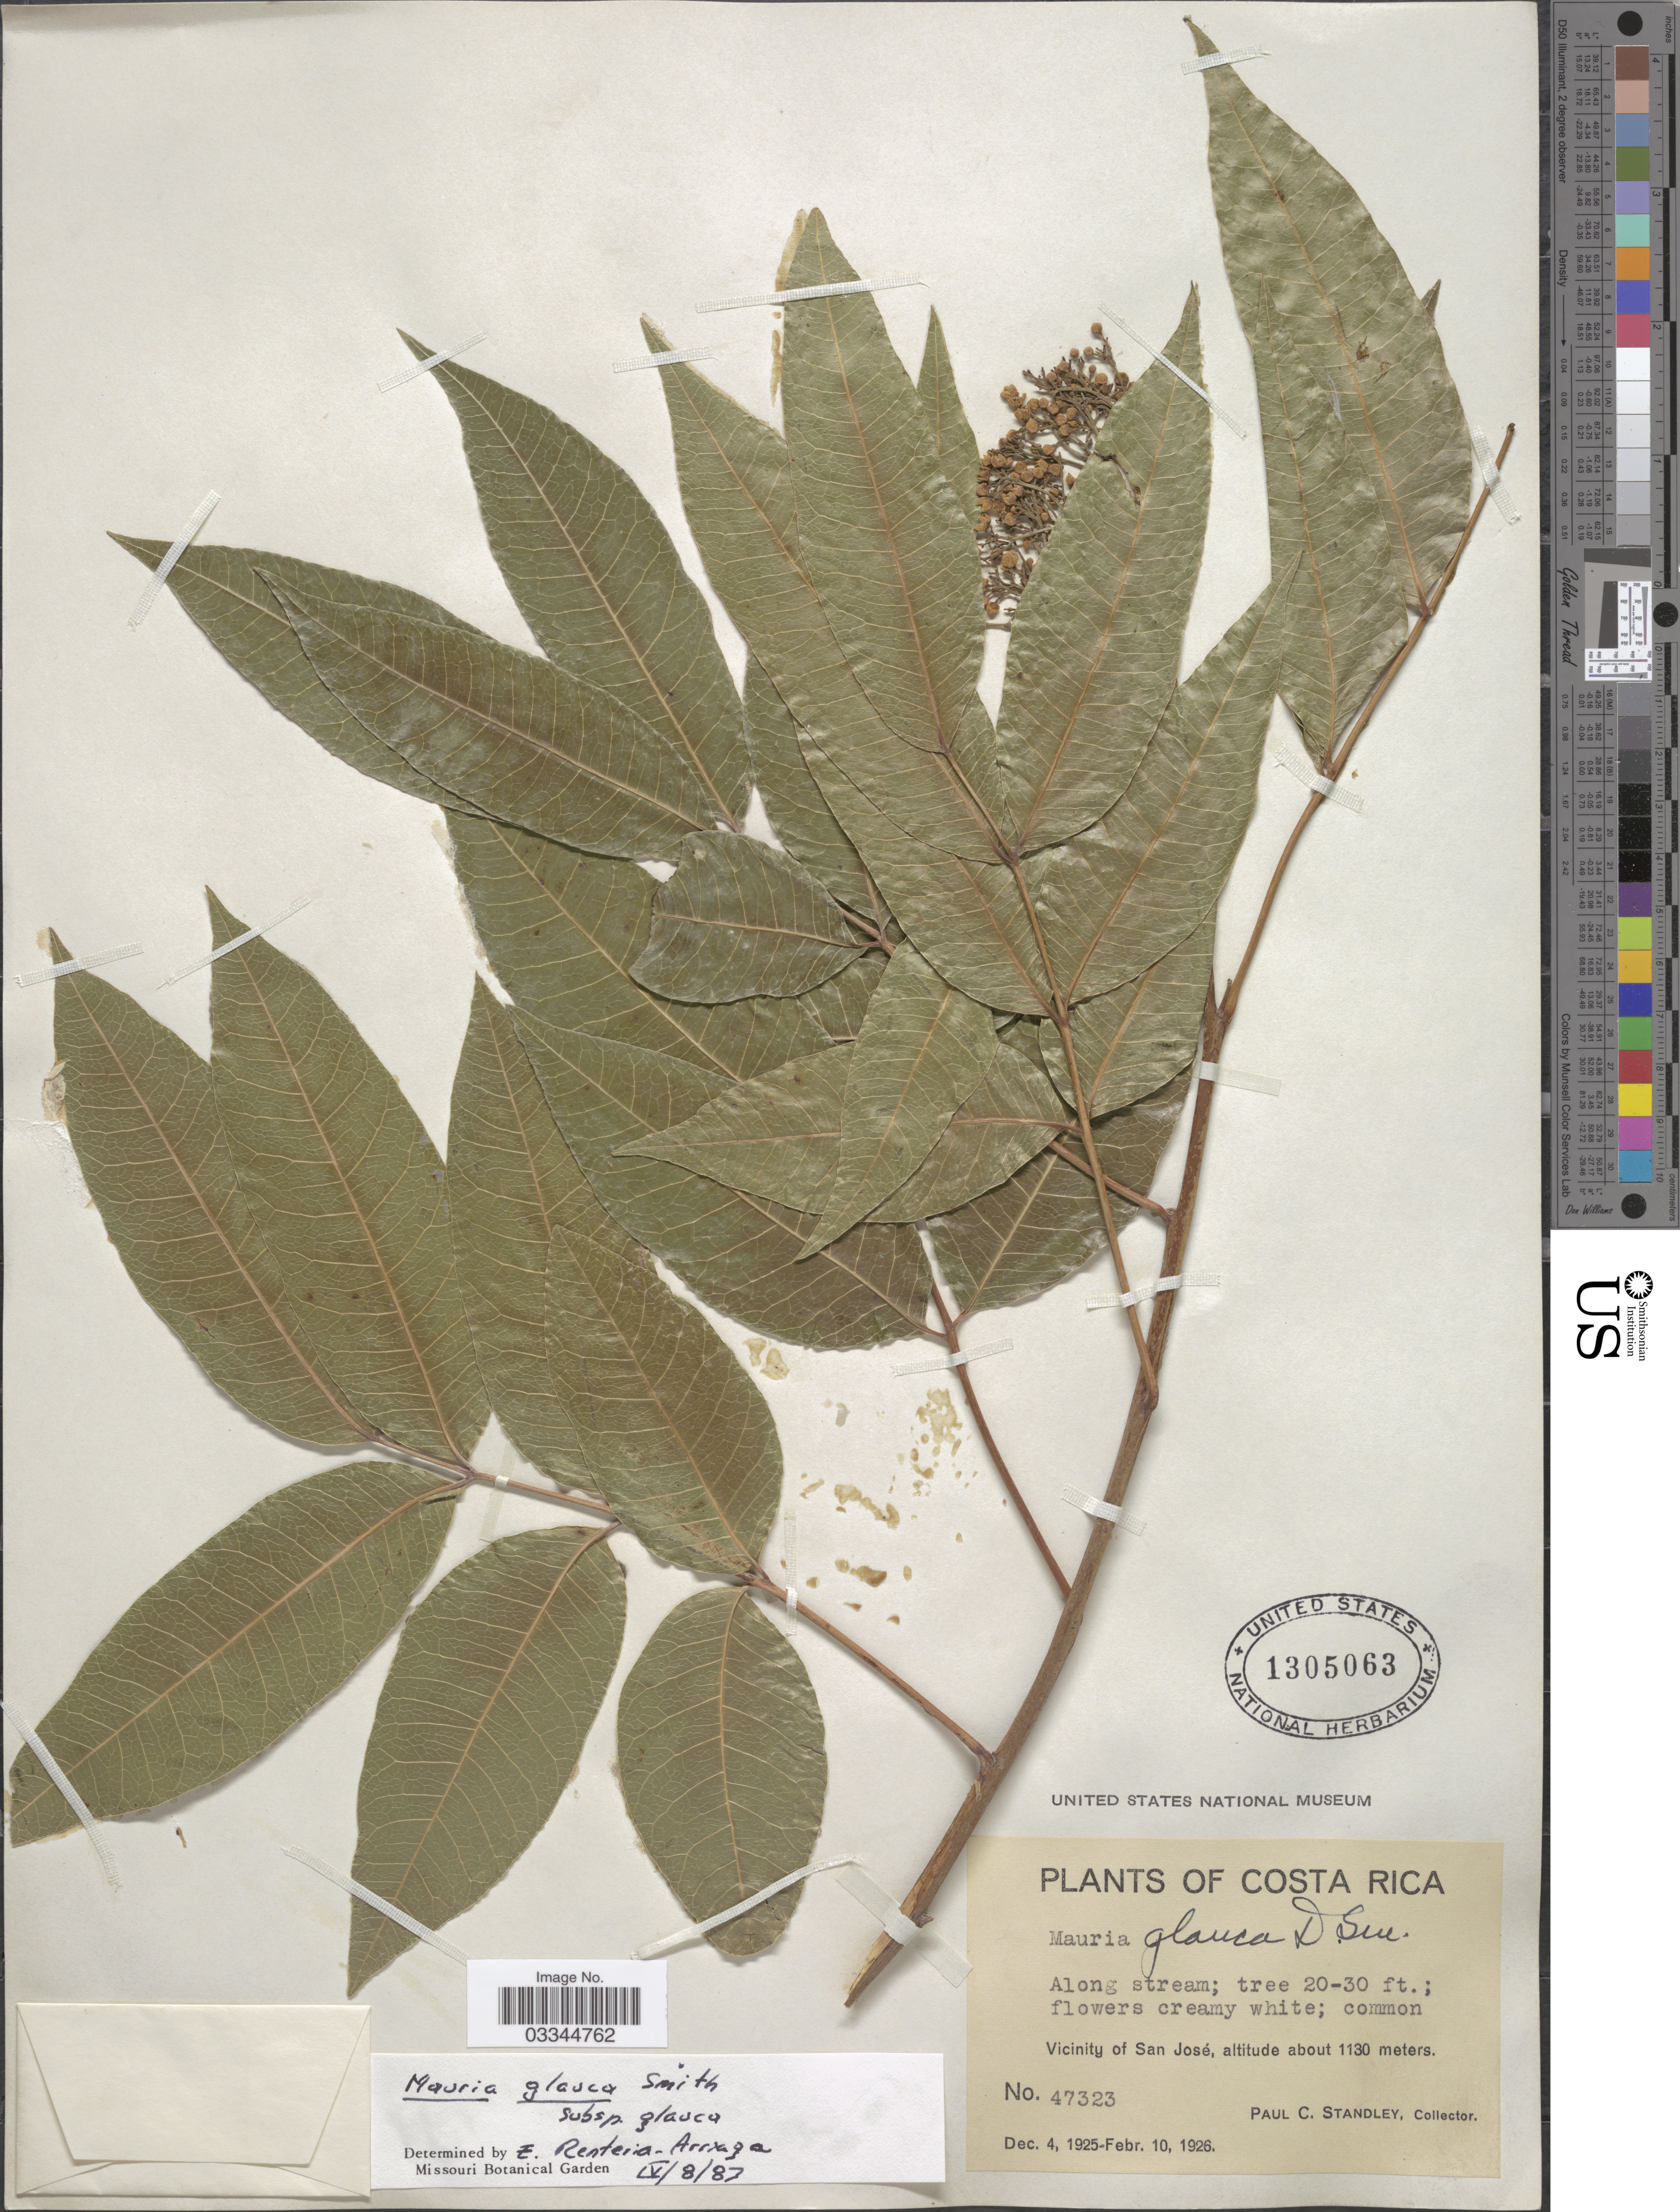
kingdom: Plantae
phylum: Tracheophyta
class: Magnoliopsida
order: Sapindales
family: Anacardiaceae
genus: Mauria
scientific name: Mauria glauca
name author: Donn. Sm.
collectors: P. C. Standley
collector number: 47323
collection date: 1925-12-04/1926-02-10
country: Costa Rica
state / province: San José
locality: Vicinity of San José.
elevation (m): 1130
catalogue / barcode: US 1305063